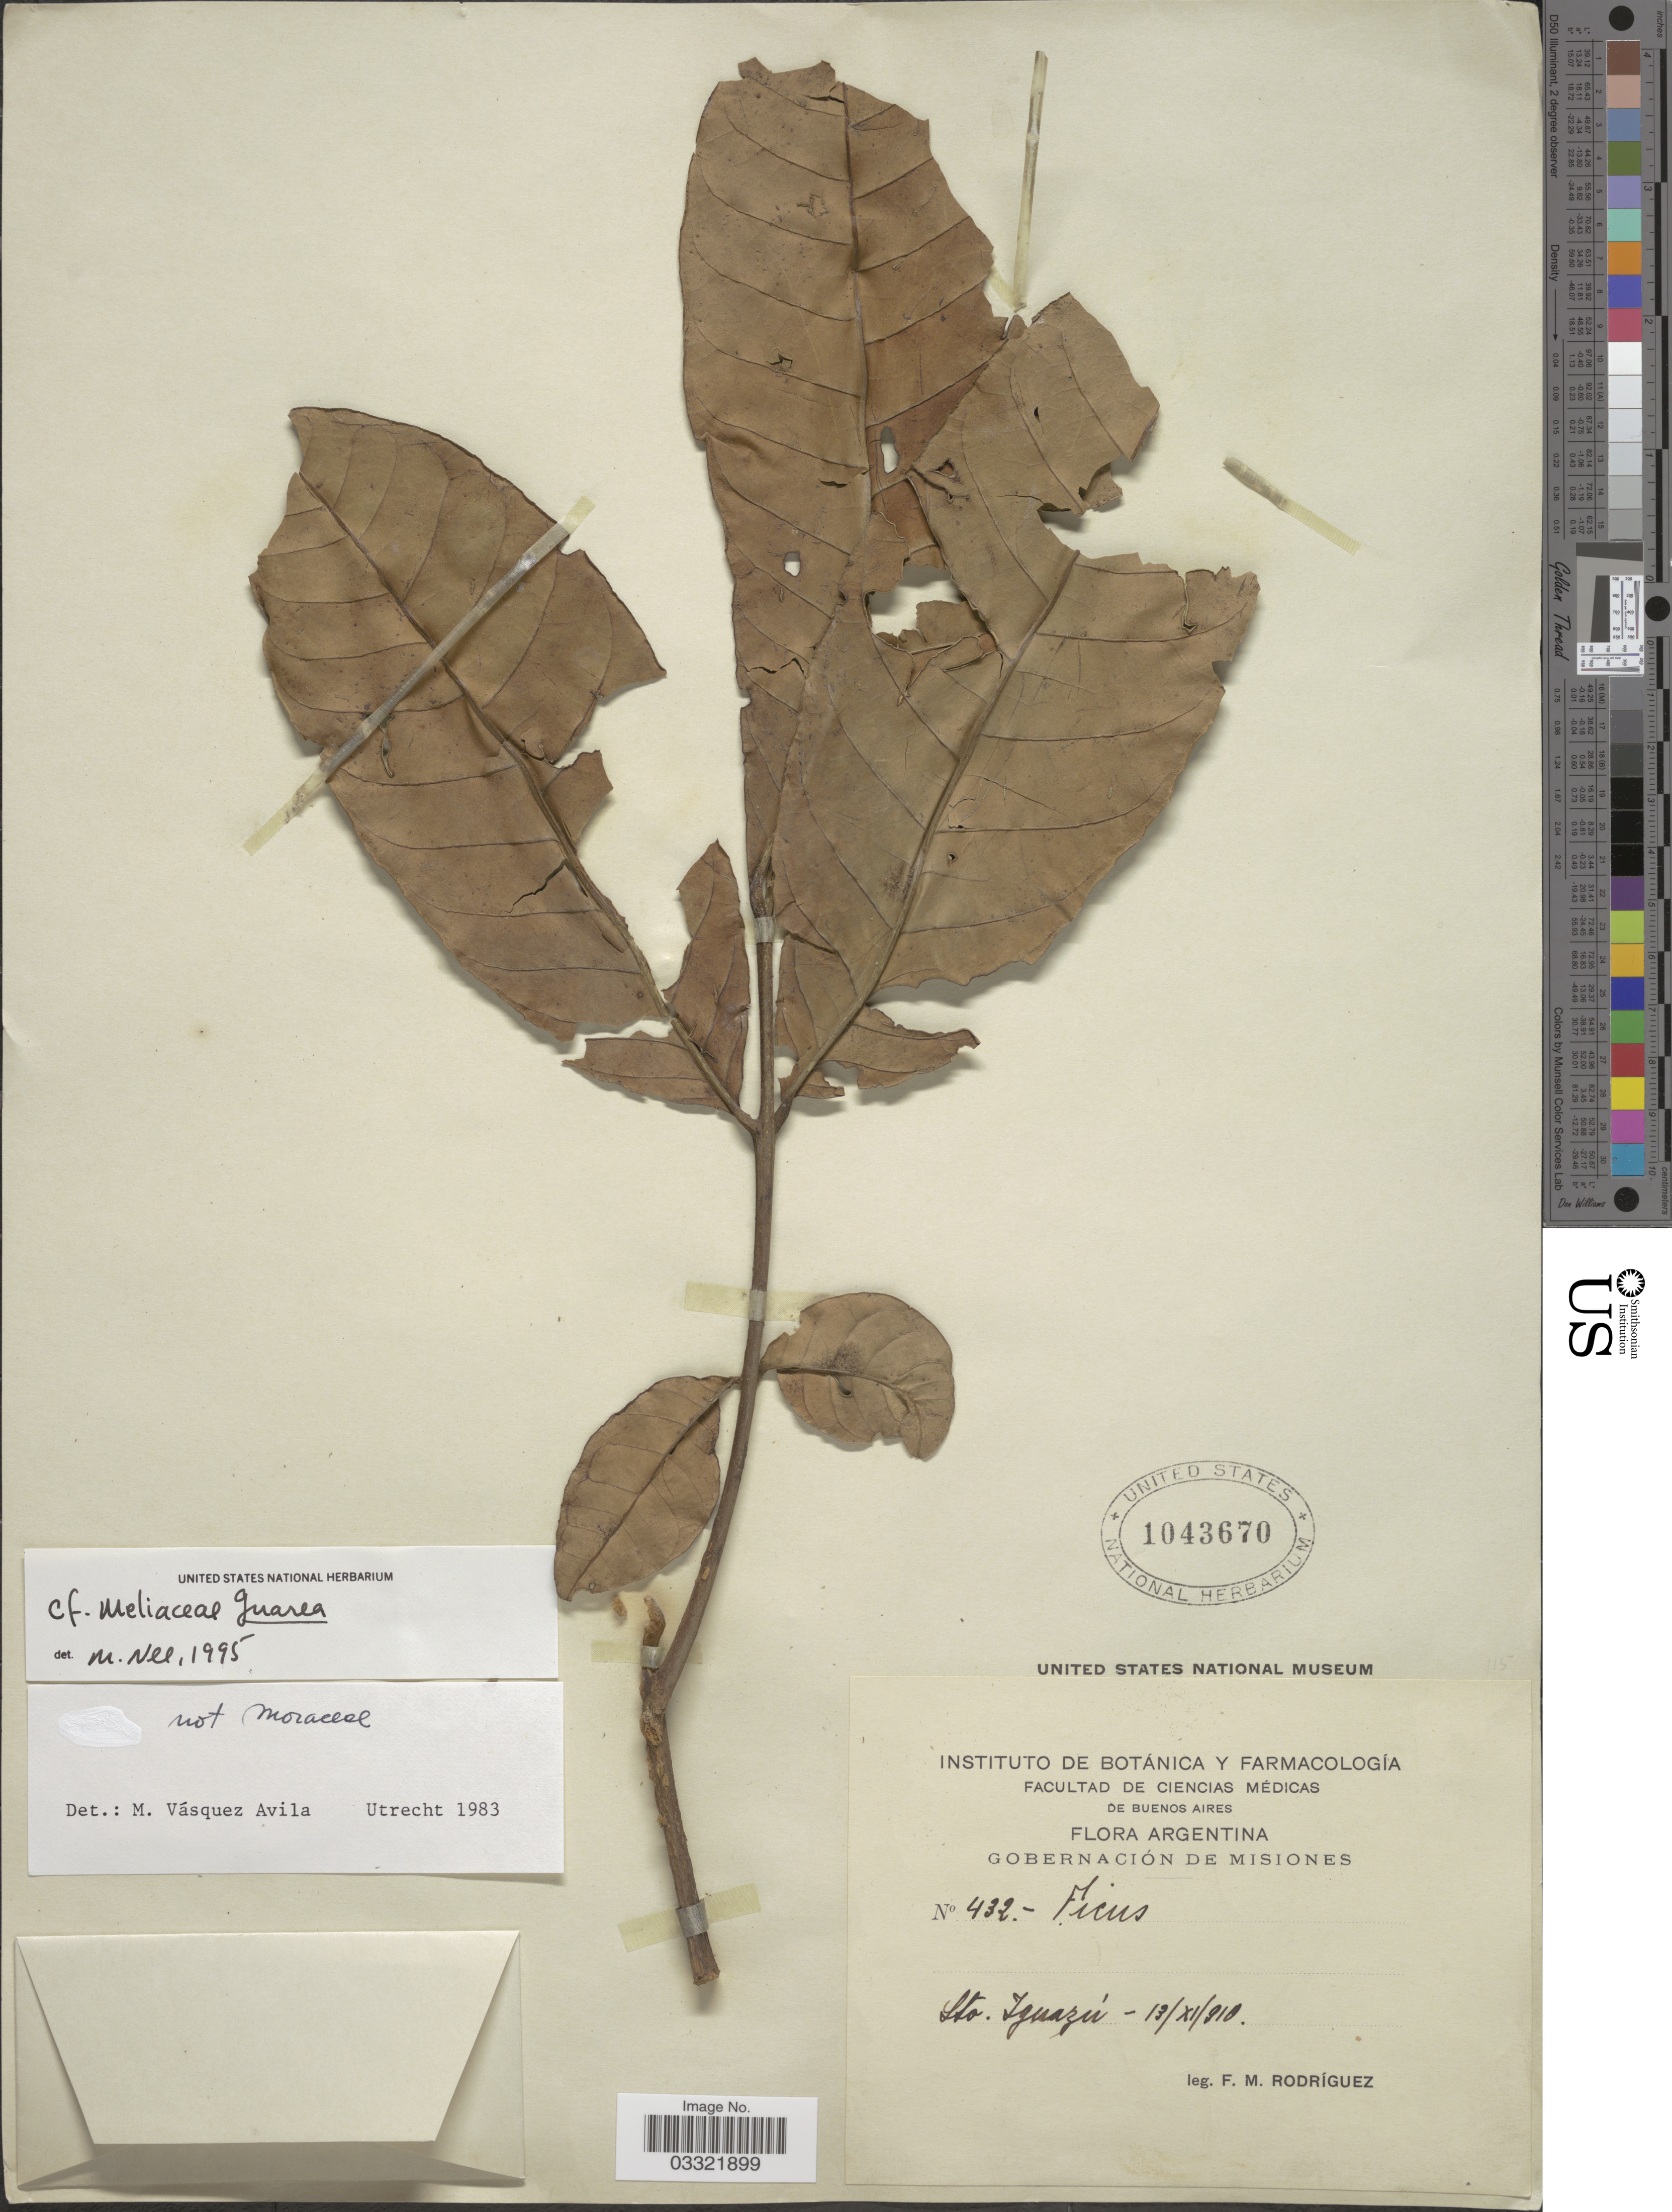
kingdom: Plantae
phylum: Tracheophyta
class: Magnoliopsida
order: Sapindales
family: Meliaceae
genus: Guarea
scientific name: Guarea sp.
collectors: F. M. Rodriguez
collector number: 432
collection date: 1910-11-13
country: Argentina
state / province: Misiones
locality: Gobernación de Misiones. Sto. Iguazú.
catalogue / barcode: US 1043670